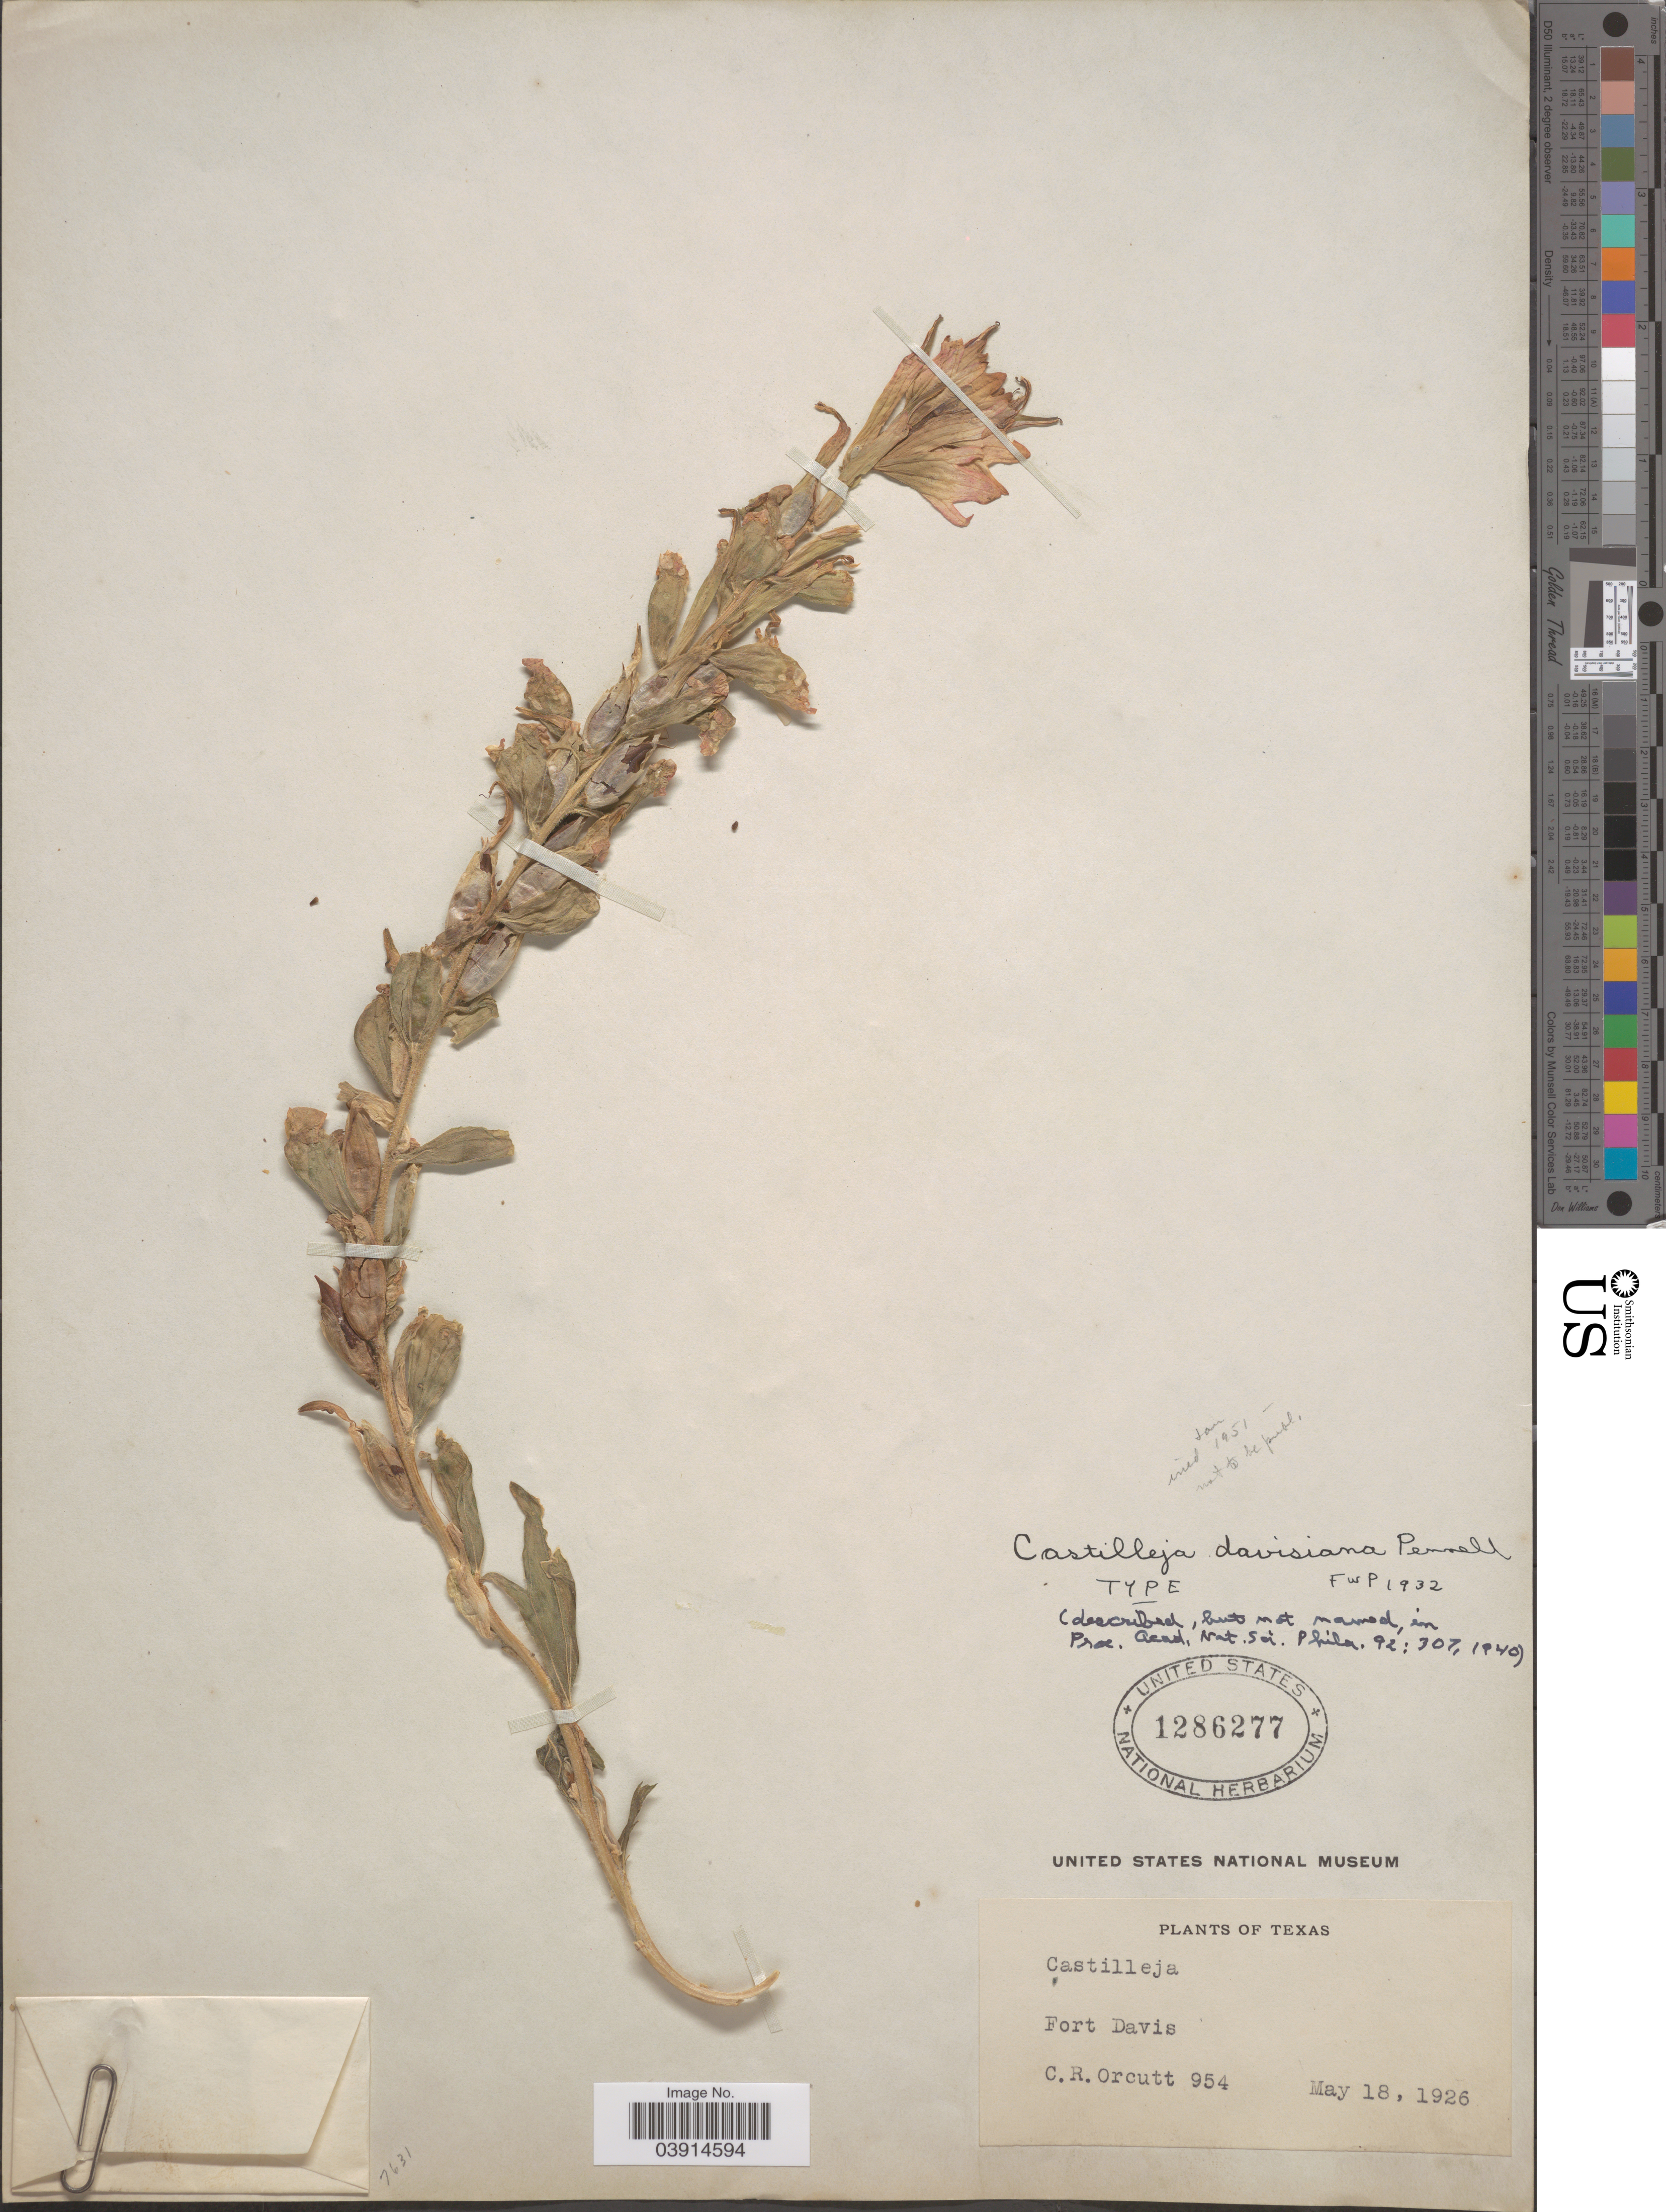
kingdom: Plantae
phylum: Tracheophyta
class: Magnoliopsida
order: Lamiales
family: Orobanchaceae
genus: Castilleja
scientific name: Castilleja sp.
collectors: C. R. Orcutt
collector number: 954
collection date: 1926-05-18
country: United States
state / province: Texas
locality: Fort Davis.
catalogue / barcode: US 1286277